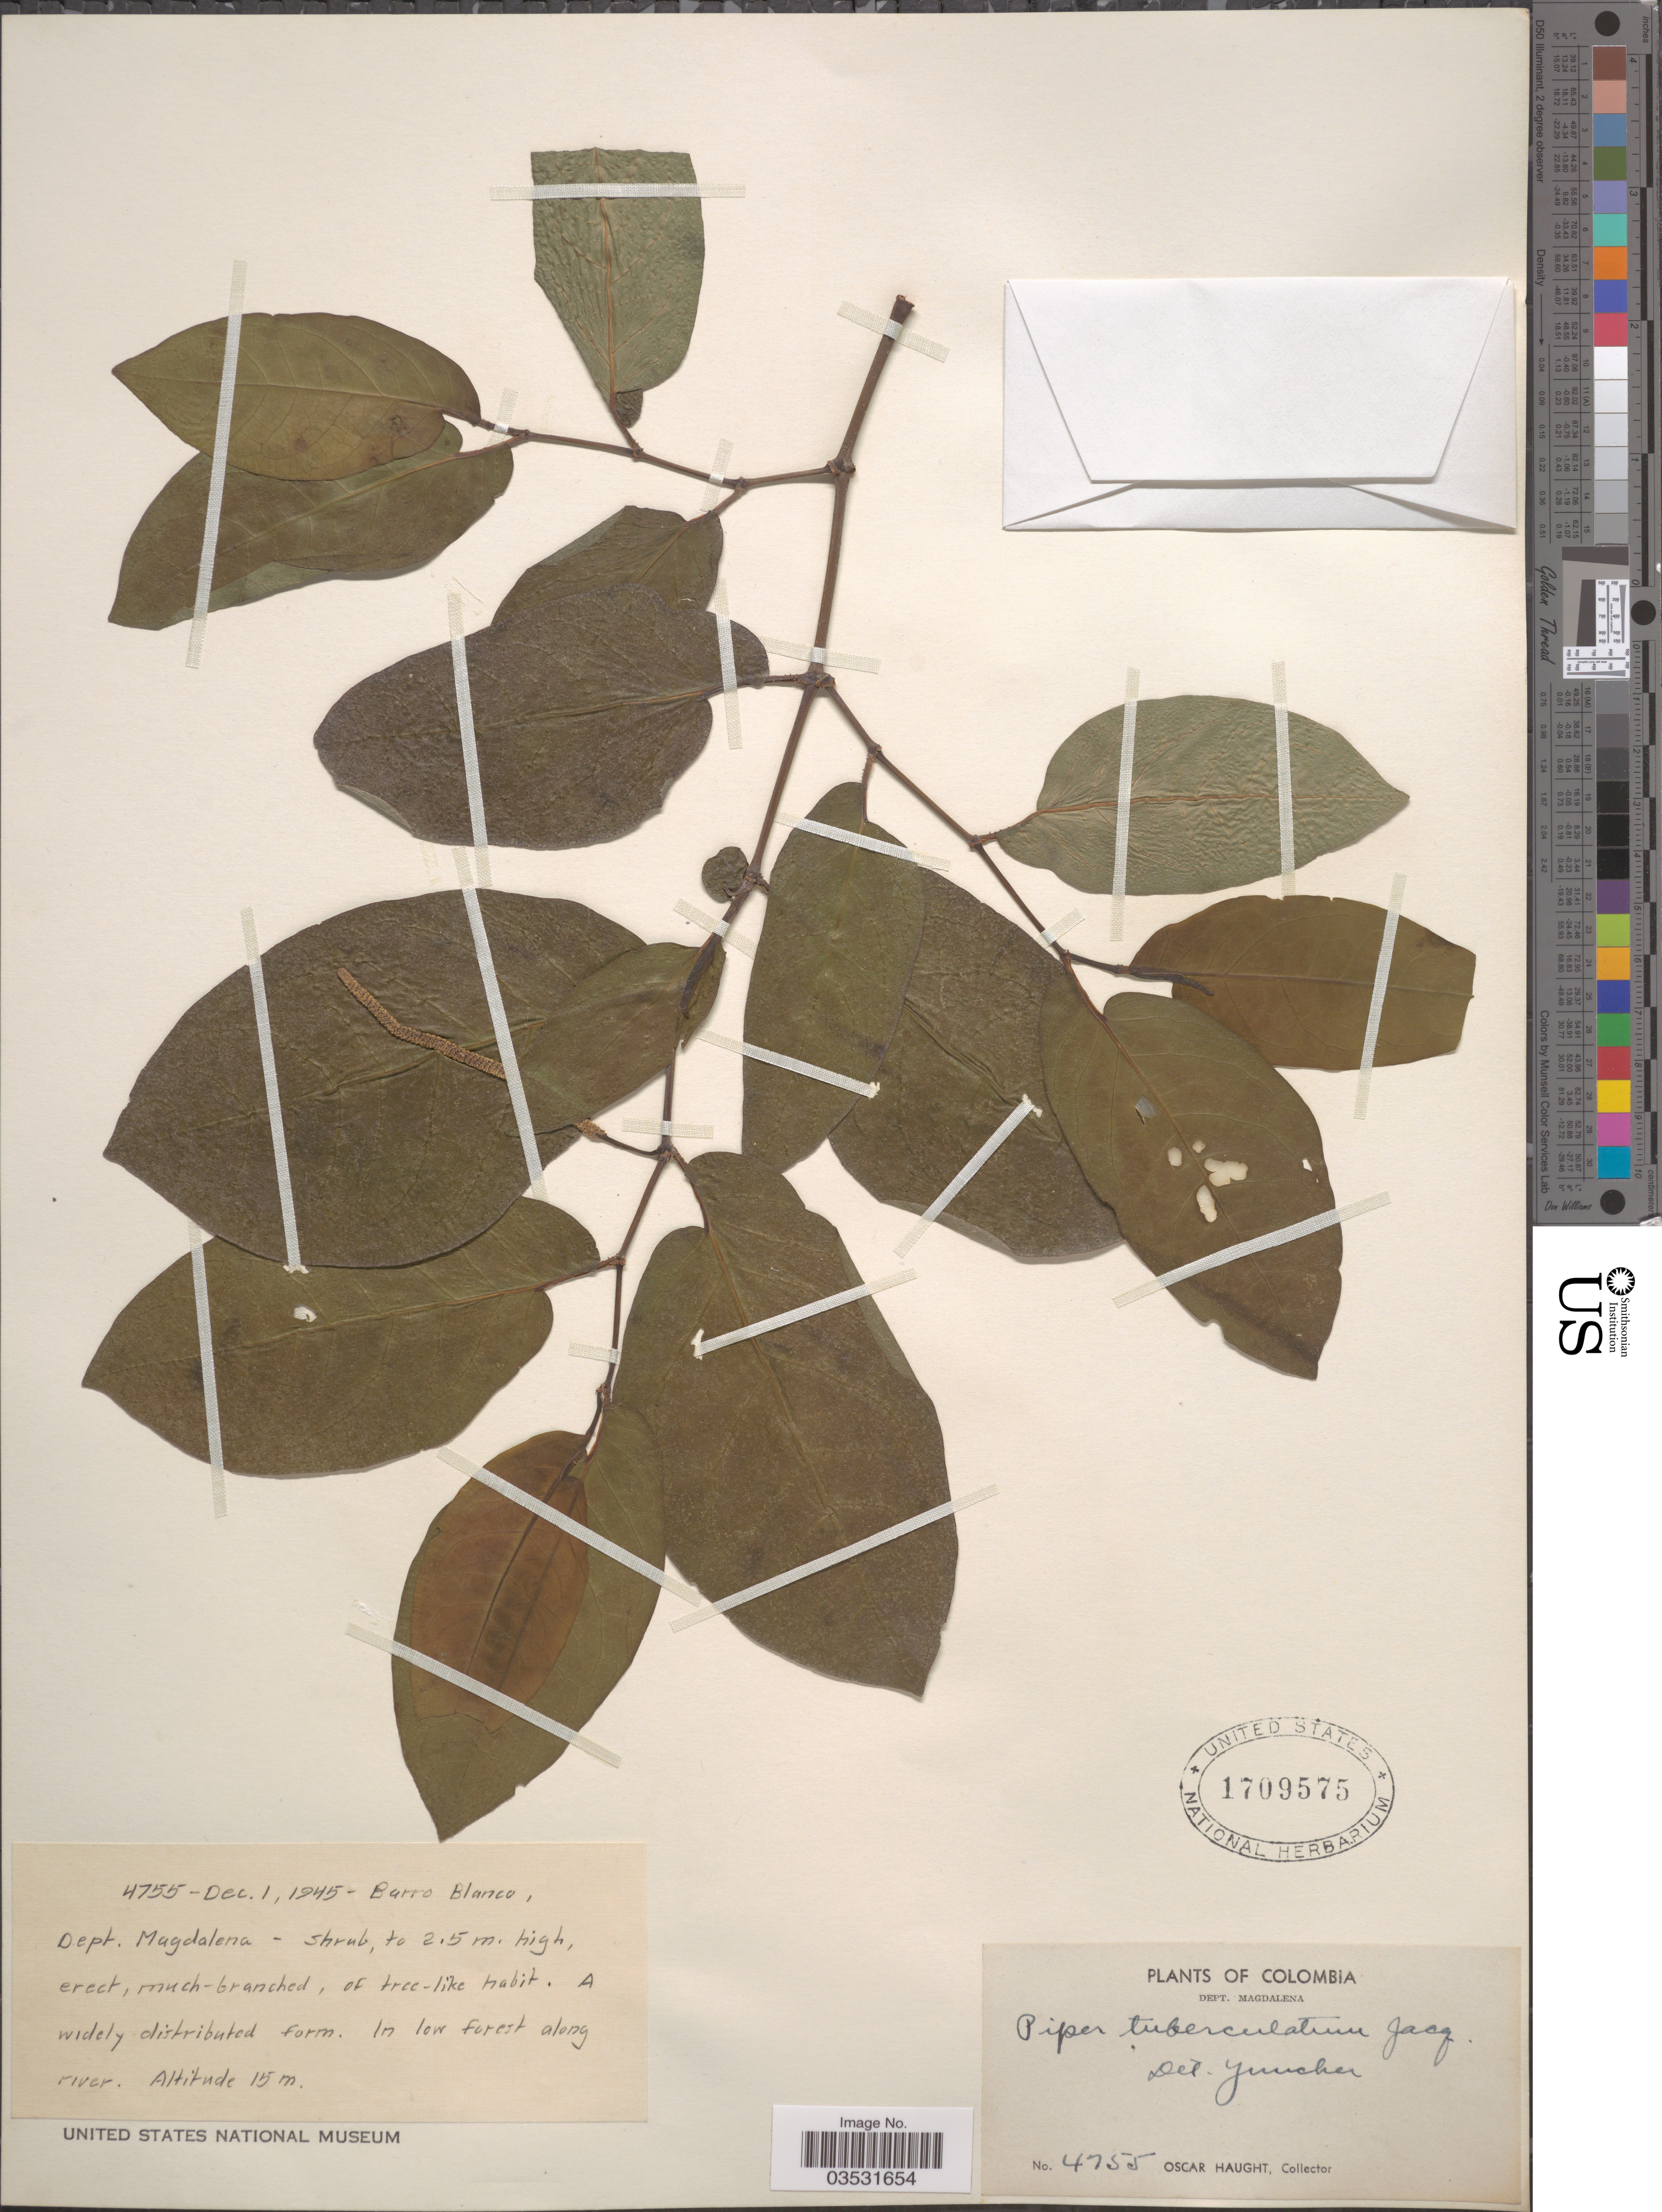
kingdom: Plantae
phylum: Tracheophyta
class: Magnoliopsida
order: Piperales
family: Piperaceae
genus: Piper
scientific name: Piper tuberculatum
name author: Jacq.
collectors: O. L. Haught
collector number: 4755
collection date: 1945-12-01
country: Colombia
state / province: Magdalena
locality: Dept. Magdalena. Barro Blanco. In low forest along river.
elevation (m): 15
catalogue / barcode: US 1709575